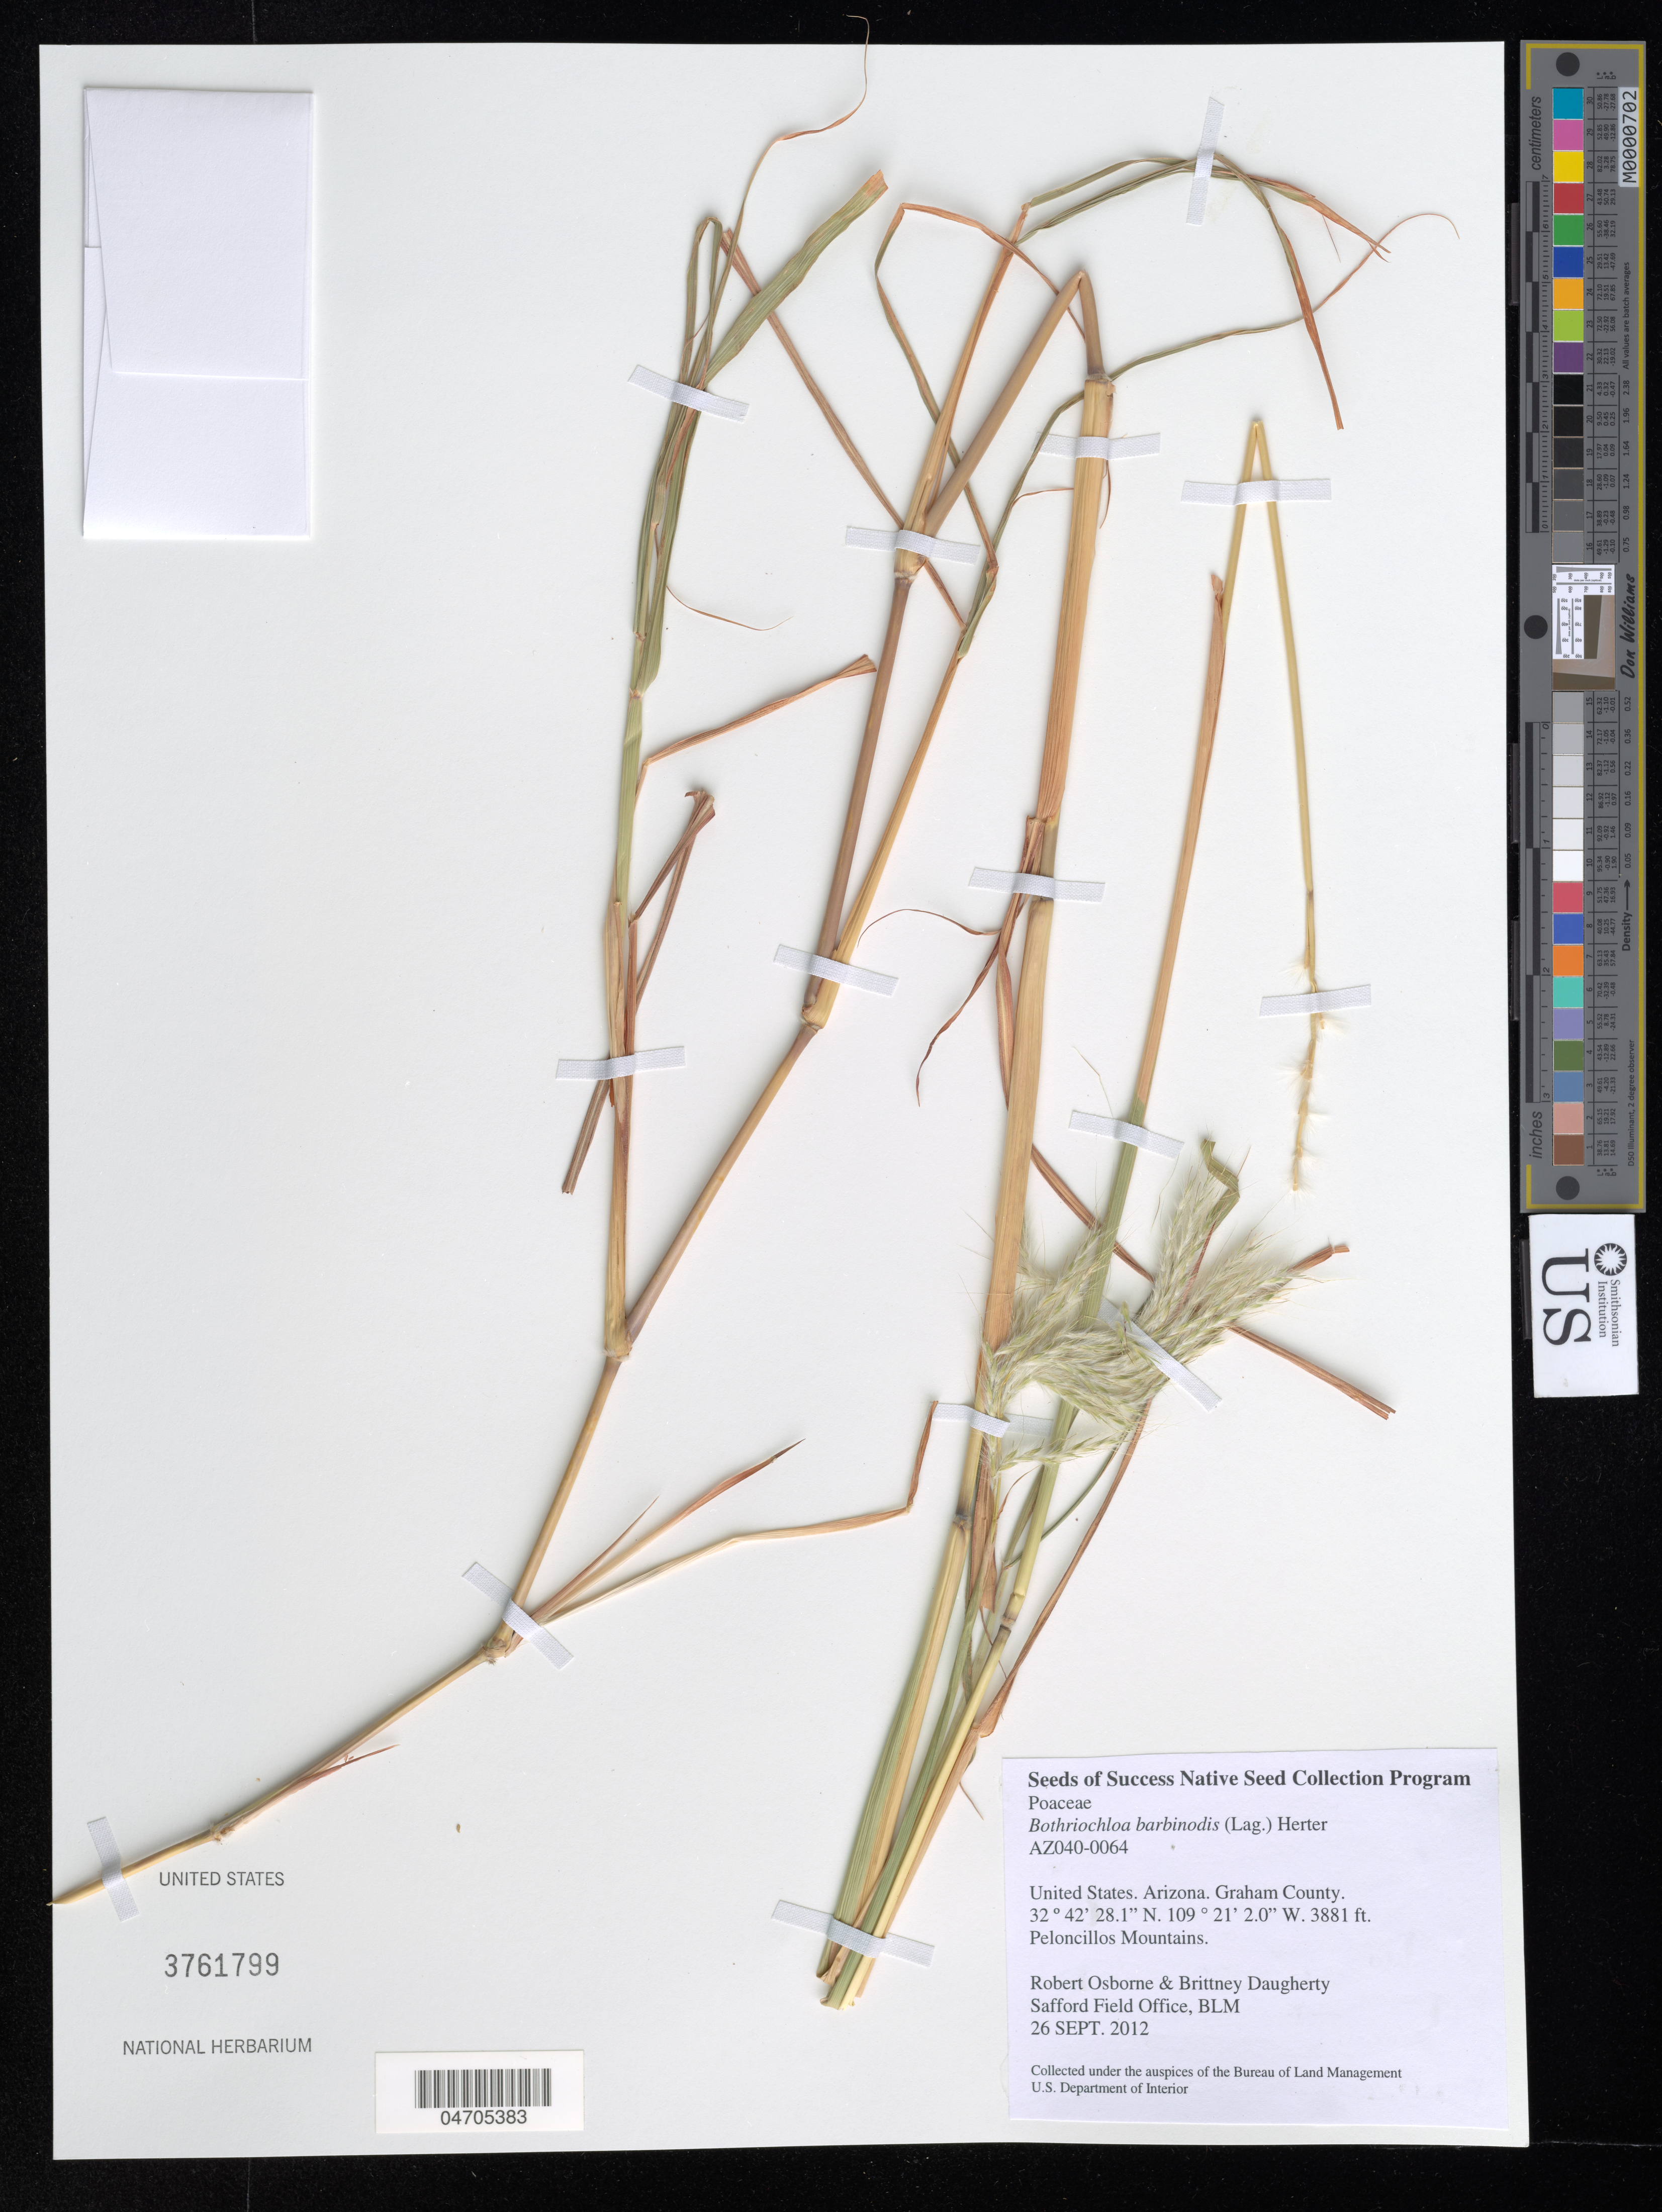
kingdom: Plantae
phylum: Tracheophyta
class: Liliopsida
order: Poales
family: Poaceae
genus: Bothriochloa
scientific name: Bothriochloa barbinodis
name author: (Lag.) Herter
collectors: R. Osborne & B. Daugherty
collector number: AZ040-0064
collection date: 2012-09-26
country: United States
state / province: Arizona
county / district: Graham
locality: Graham County. Peloncillos Mountains.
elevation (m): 1183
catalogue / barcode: US 3761799